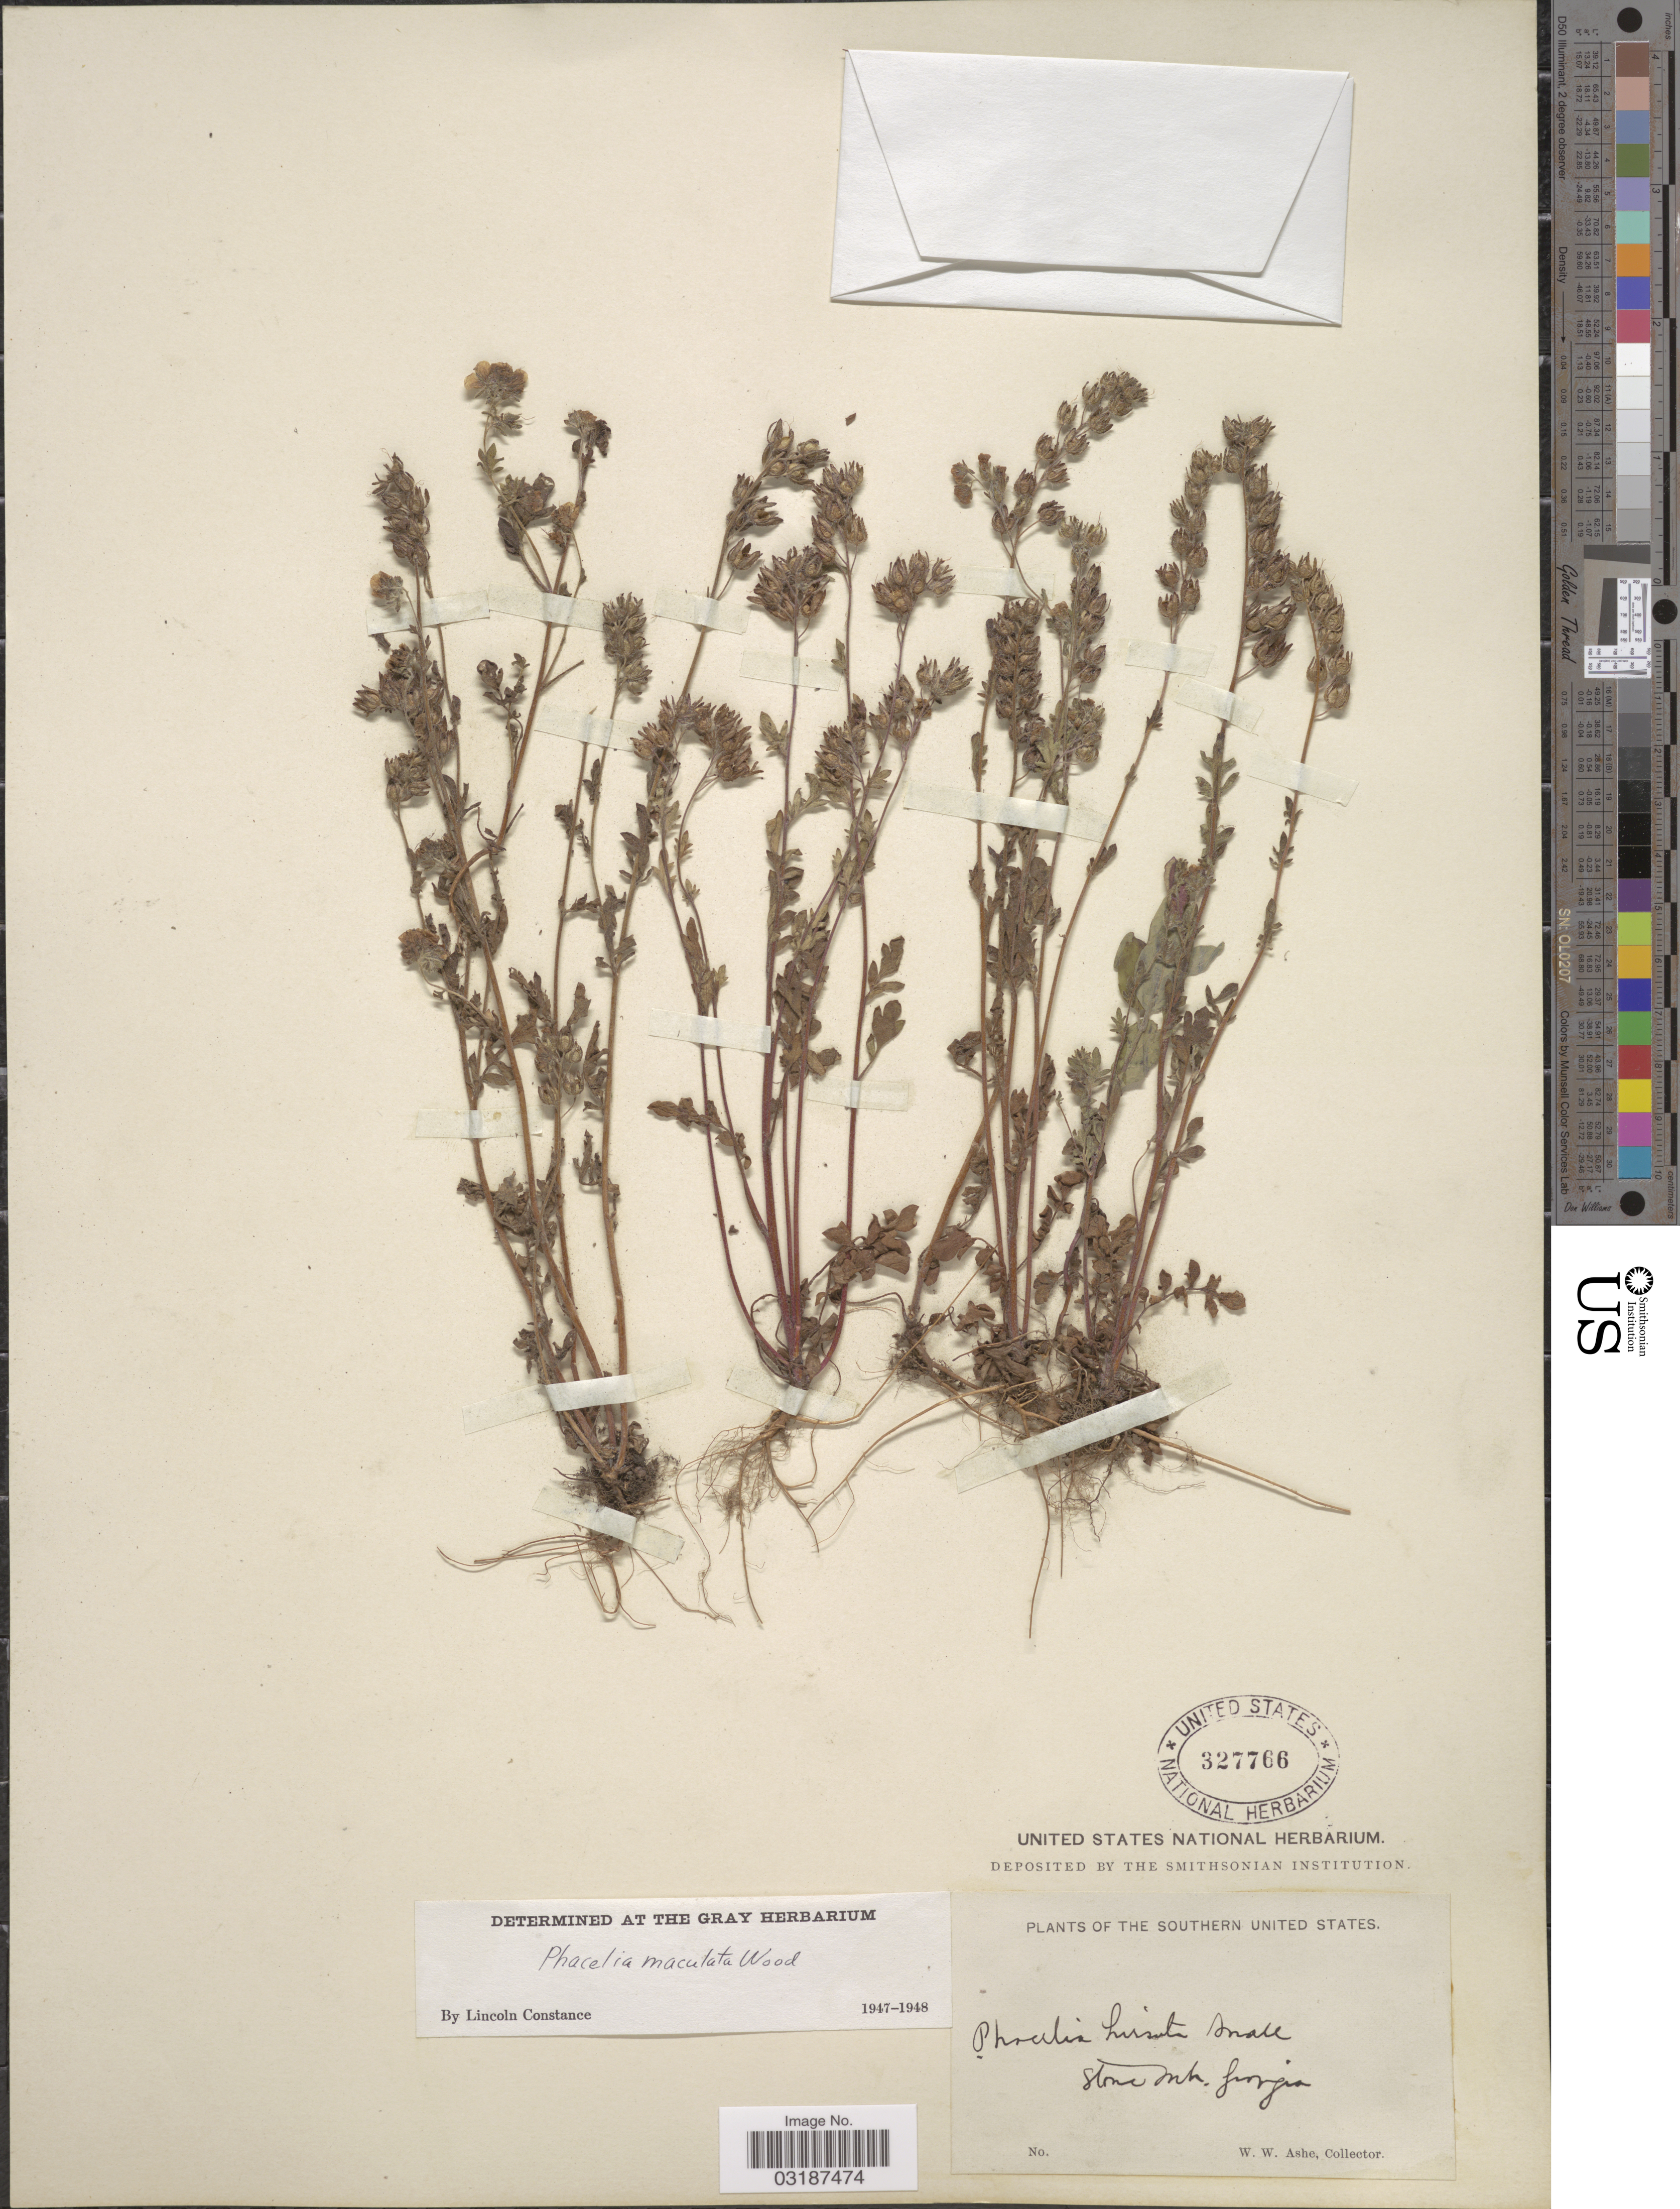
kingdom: Plantae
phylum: Tracheophyta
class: Magnoliopsida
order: Boraginales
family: Hydrophyllaceae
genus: Phacelia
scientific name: Phacelia maculata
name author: Alph. Wood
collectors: W. W. Ashe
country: United States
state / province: Georgia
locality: Southern United States. Stone Mtn.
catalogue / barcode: US 327766